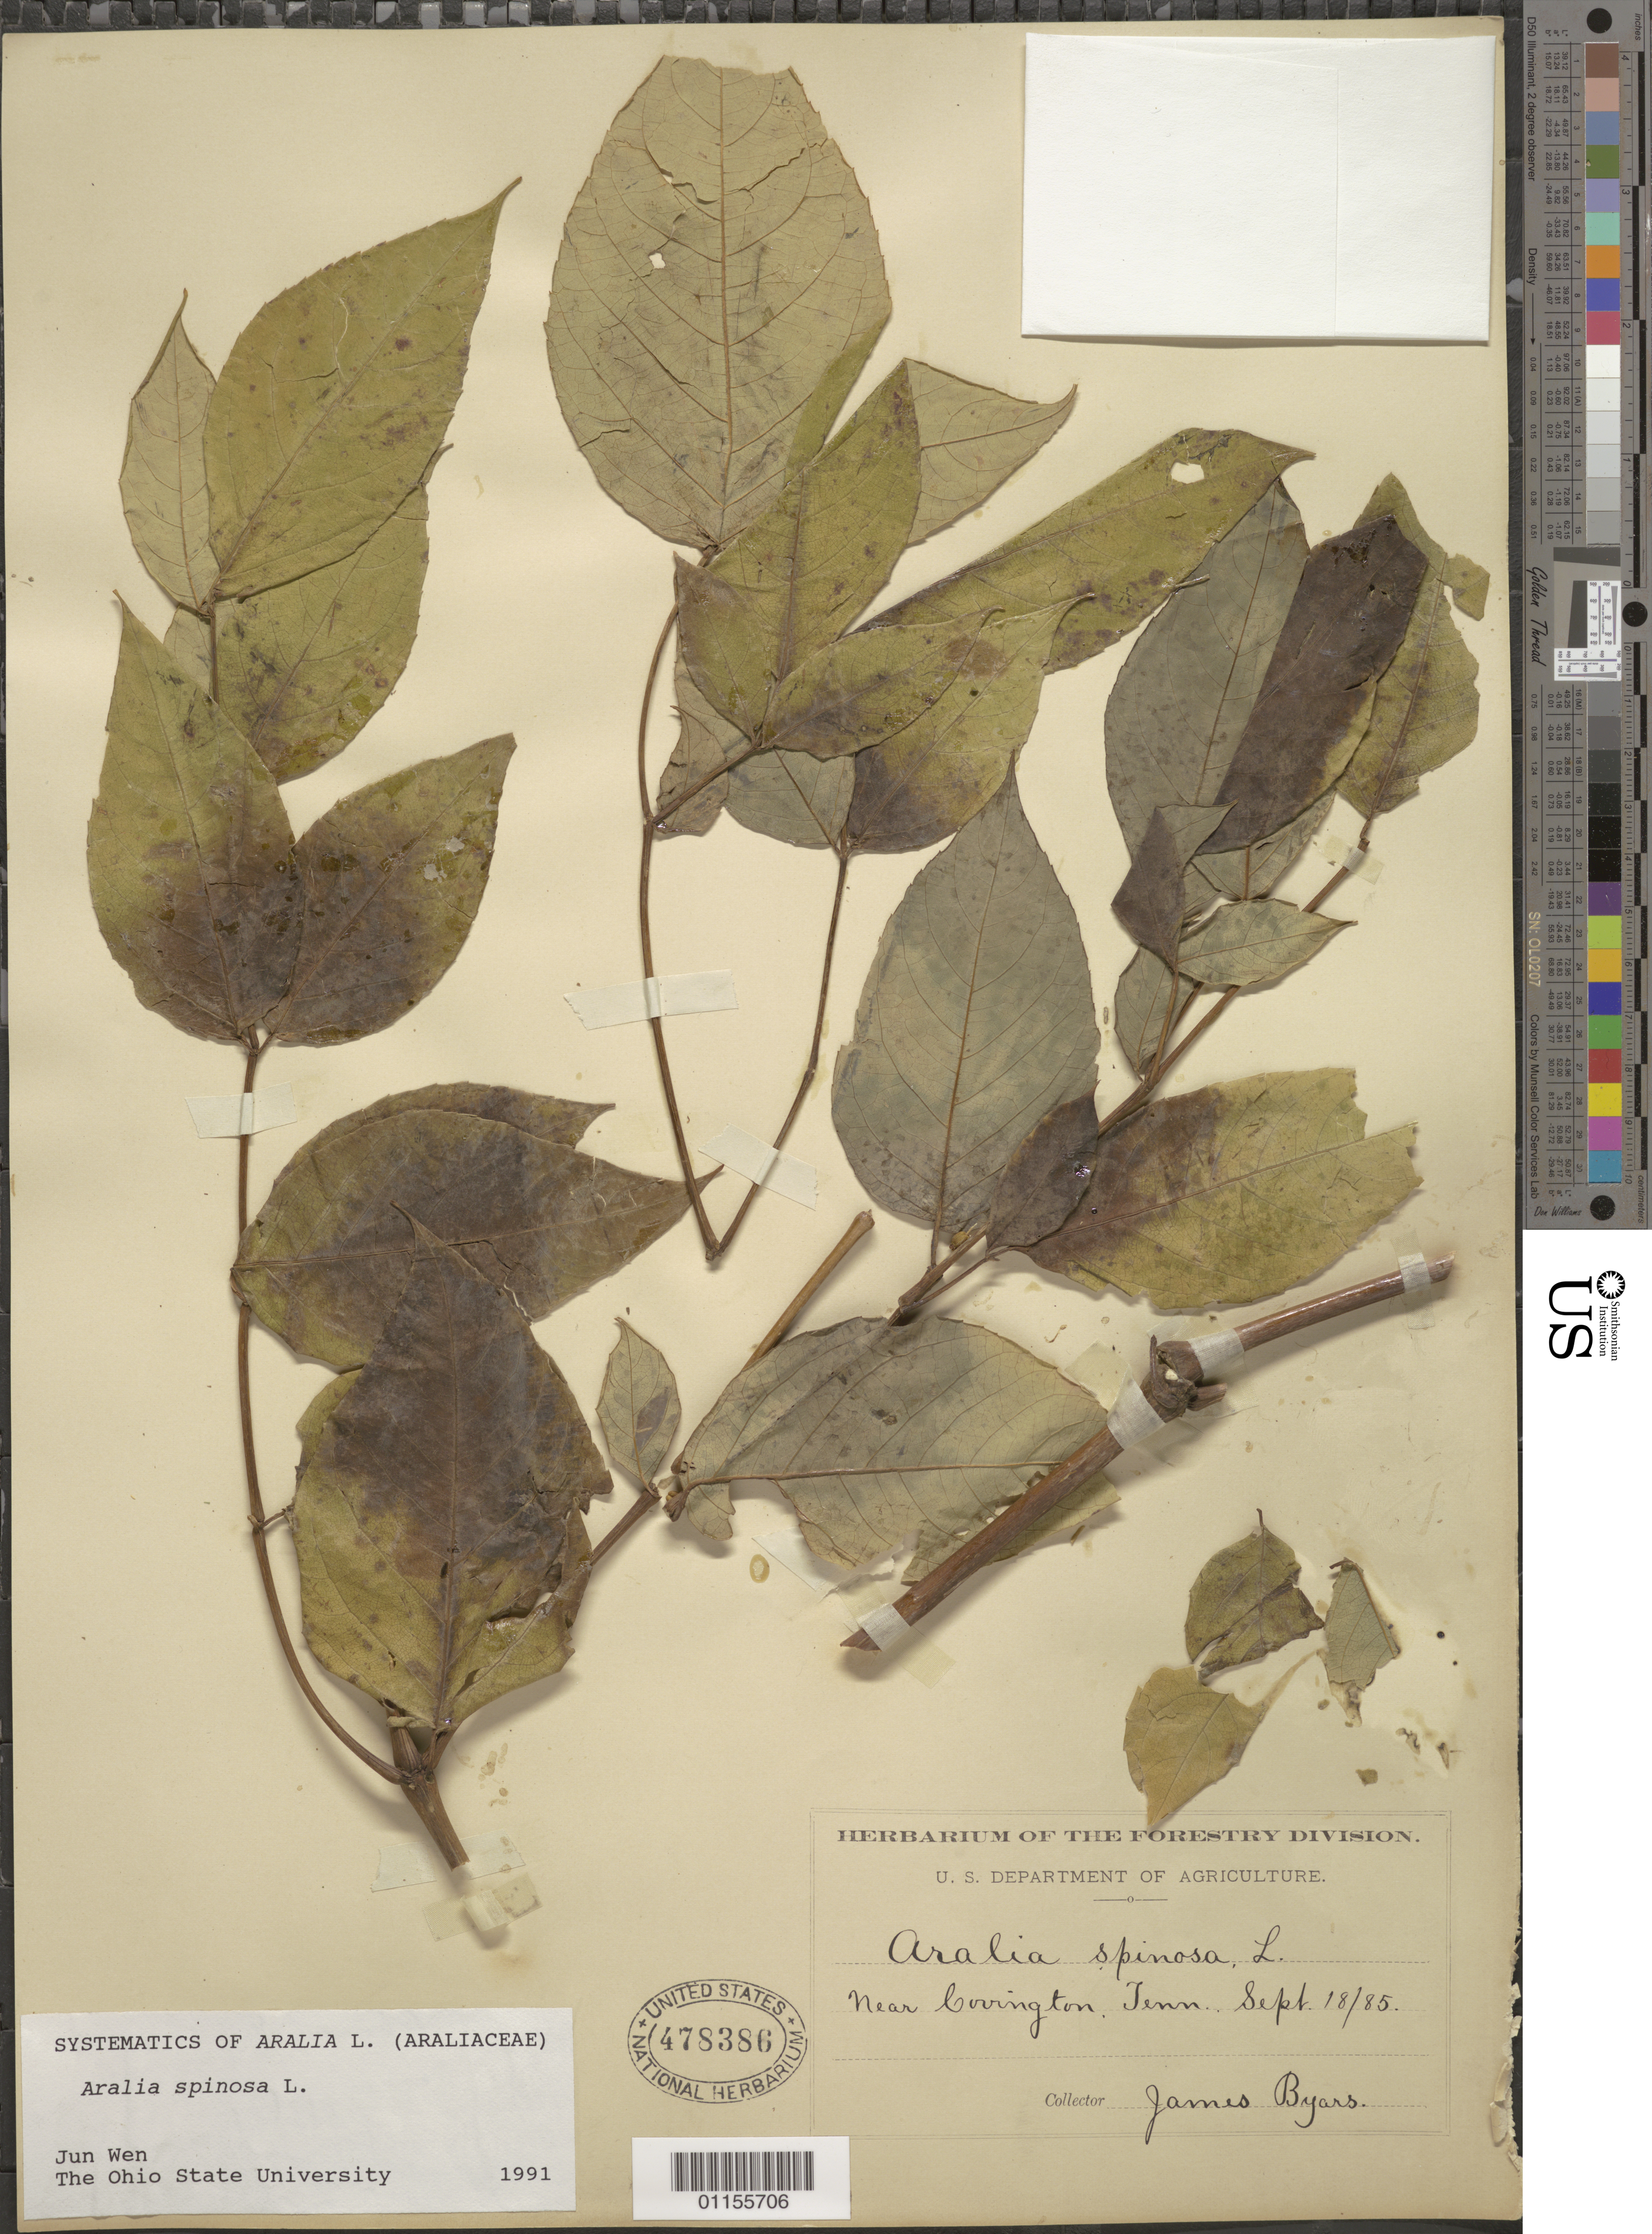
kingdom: Plantae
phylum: Tracheophyta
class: Magnoliopsida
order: Apiales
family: Araliaceae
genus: Aralia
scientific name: Aralia spinosa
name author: L.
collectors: J. Byars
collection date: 1985-09-18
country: United States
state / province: Tennessee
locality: Near Covington.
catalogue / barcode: US 478386